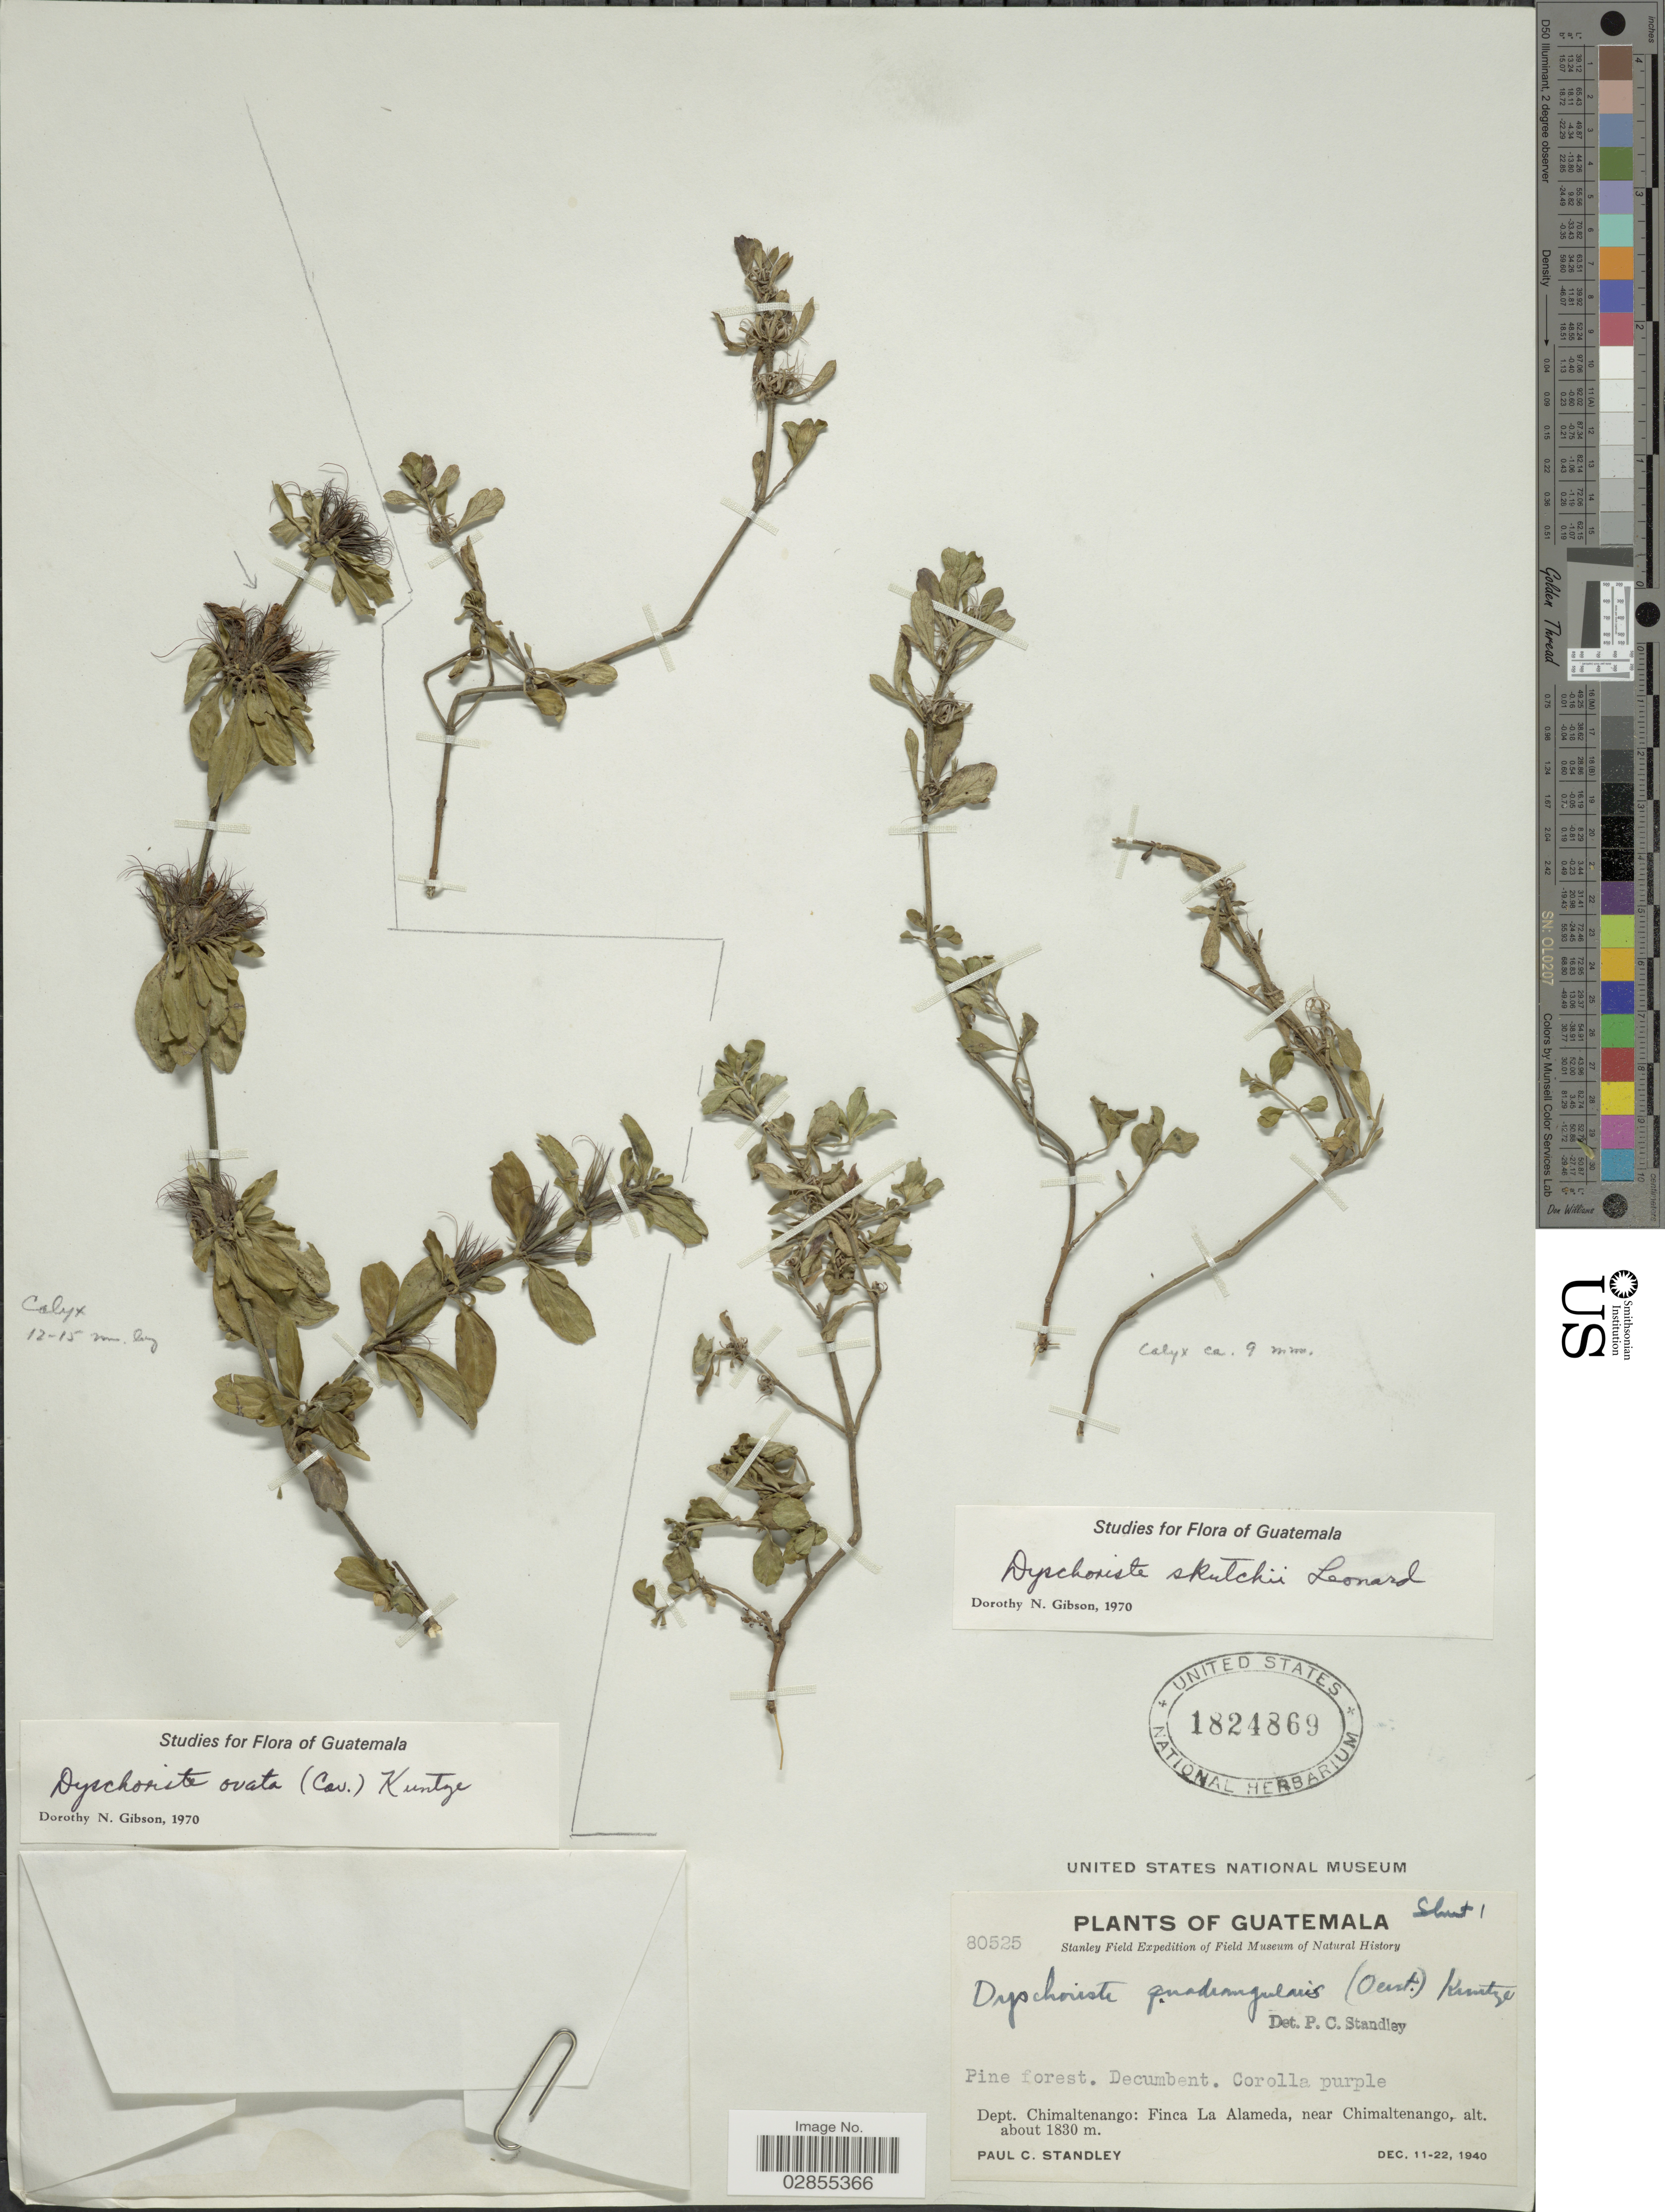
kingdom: Plantae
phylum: Tracheophyta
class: Magnoliopsida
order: Lamiales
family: Acanthaceae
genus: Dyschoriste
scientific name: Dyschoriste capitata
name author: (Oerst.) Kuntze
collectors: P. C. Standley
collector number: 80525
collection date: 1940-12-11/1940-12-22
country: Guatemala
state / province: Chimaltenango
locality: Dept. Chimaltenango, Finca La Alameda, near Chimaltenango.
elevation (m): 1830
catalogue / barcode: US 1824869